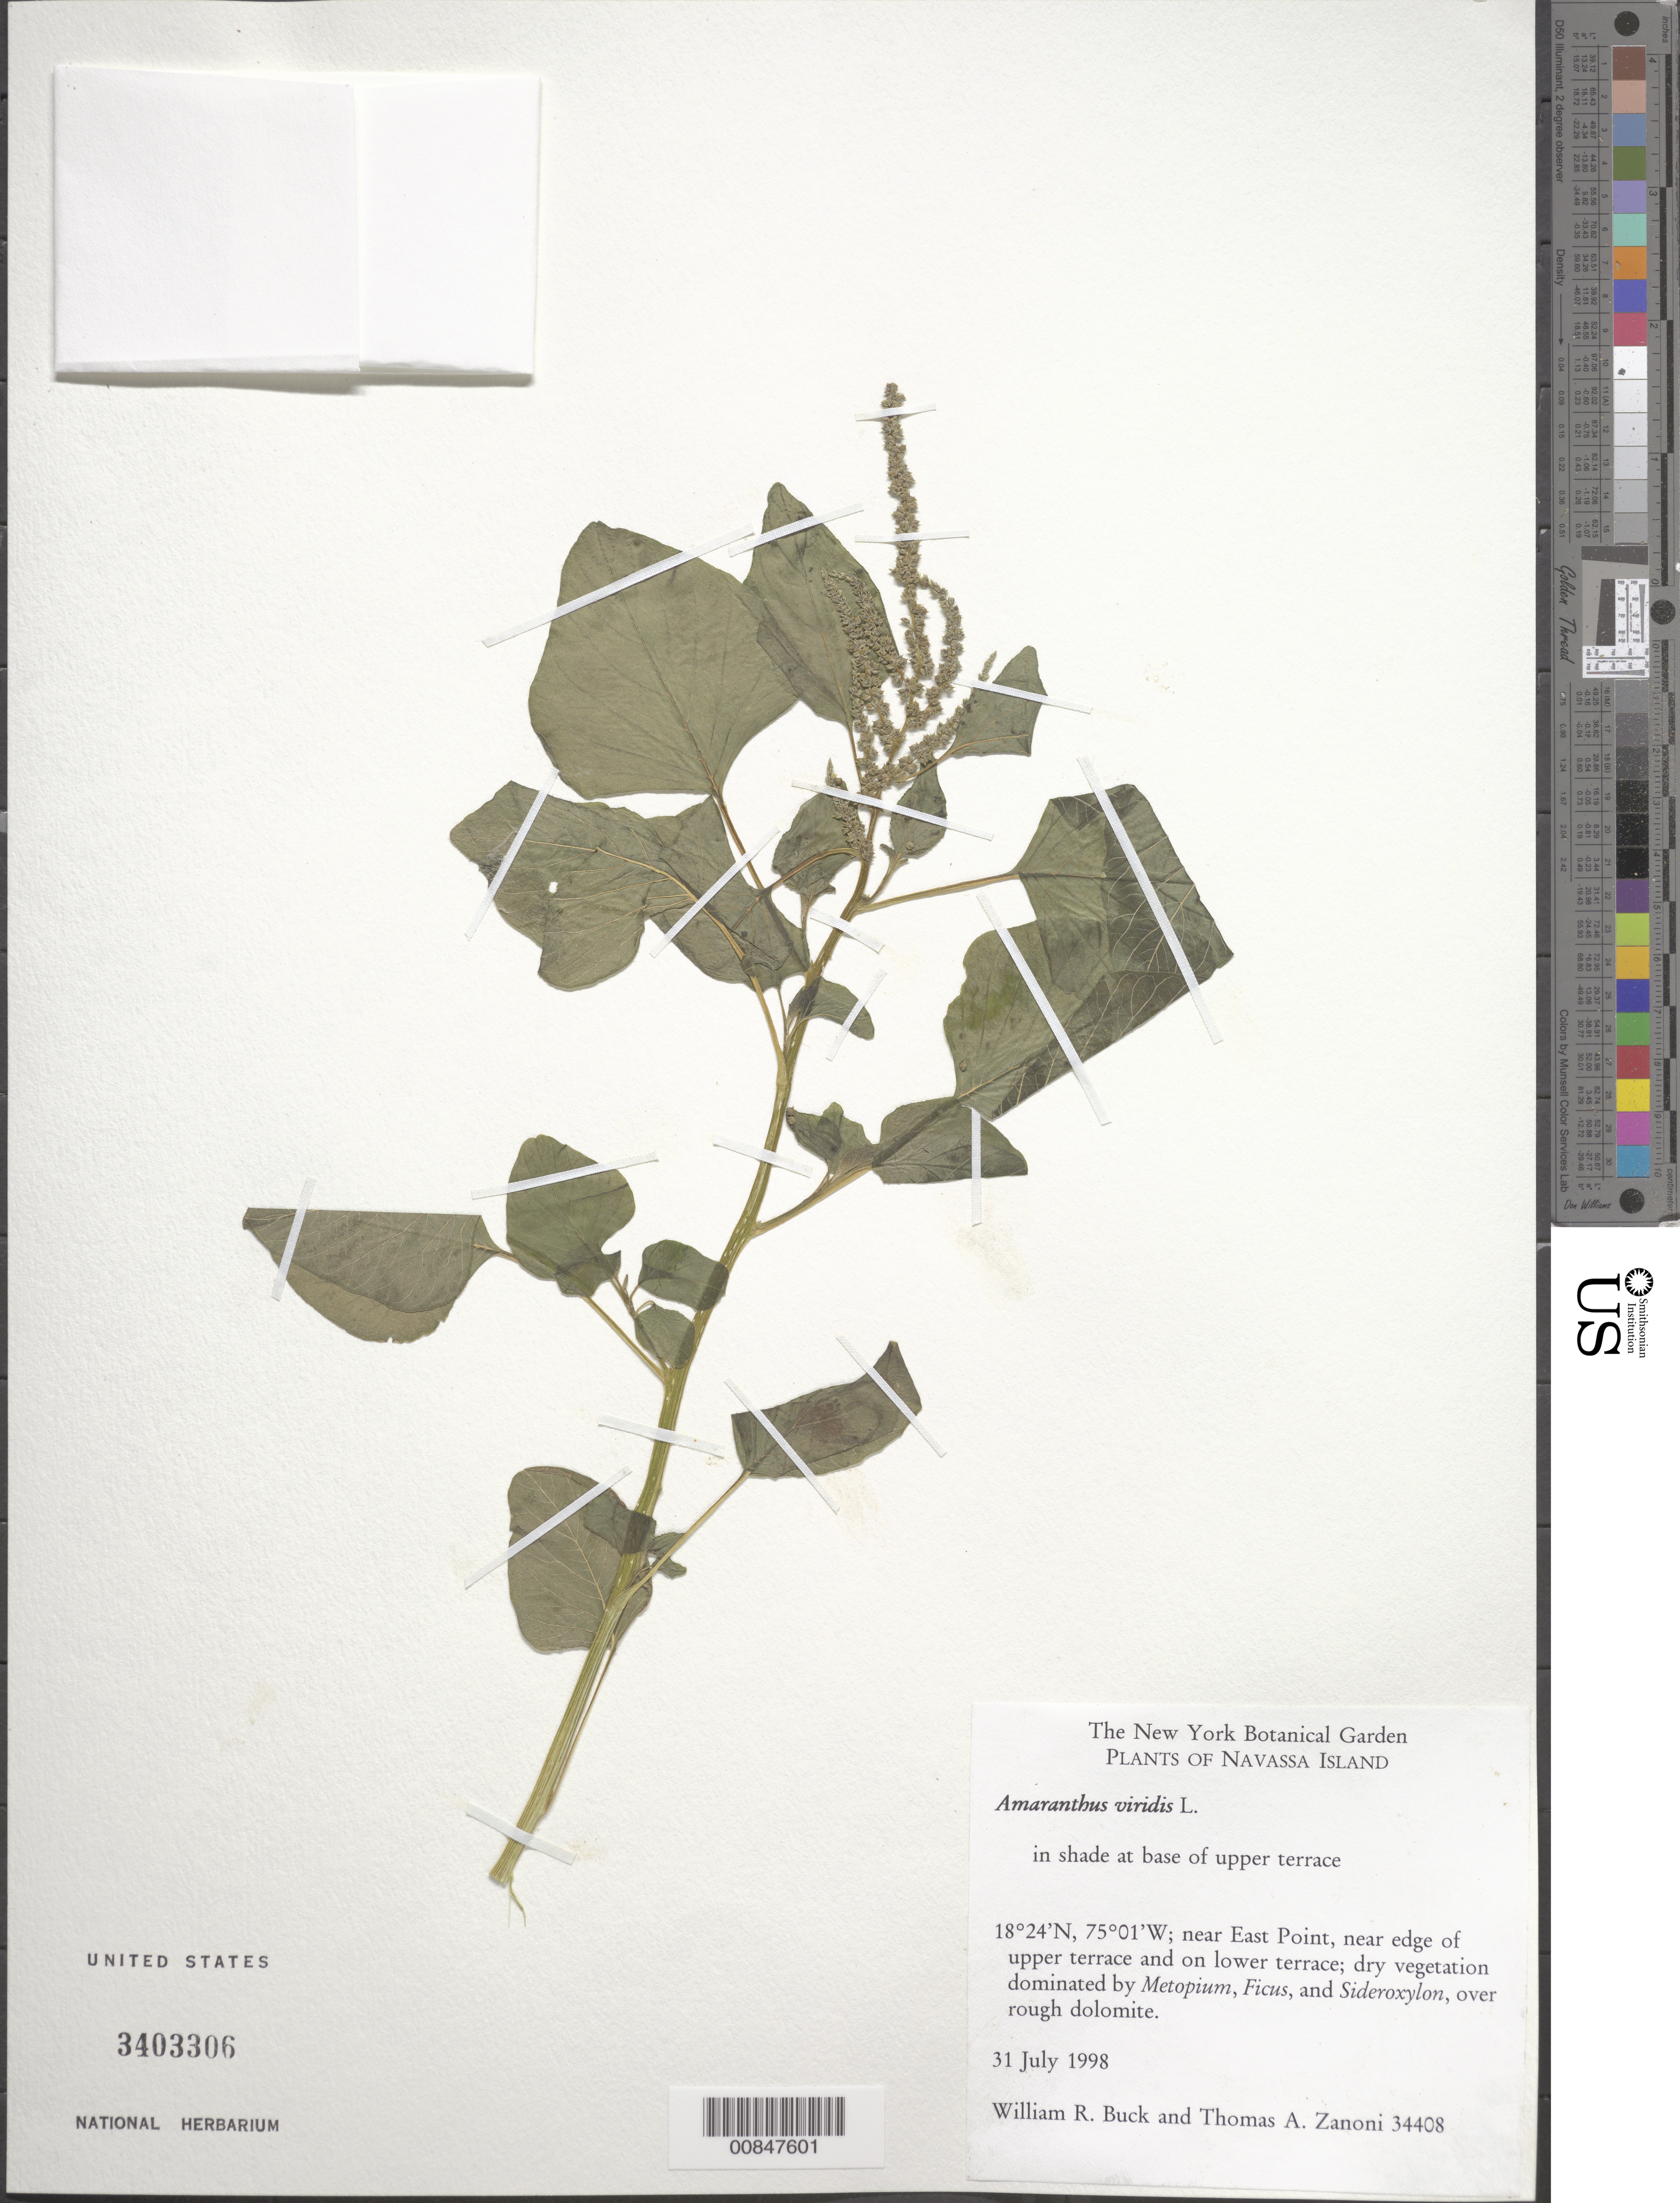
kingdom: Plantae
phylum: Tracheophyta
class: Magnoliopsida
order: Caryophyllales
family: Amaranthaceae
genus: Amaranthus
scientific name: Amaranthus viridis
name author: L.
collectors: W. R. Buck & T. A. Zanoni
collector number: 34408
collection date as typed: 31 Jul 1998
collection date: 1998-07-31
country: Navassa Island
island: Hispaniola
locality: Navassa Island. Near East Point, near edge of upper terrace and on lower terrace.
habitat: In shade at base of upper terrace; dry vegetation dominated by Metopium, Ficus, and Sideroxylon, over rough dolomite.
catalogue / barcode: US 3403306